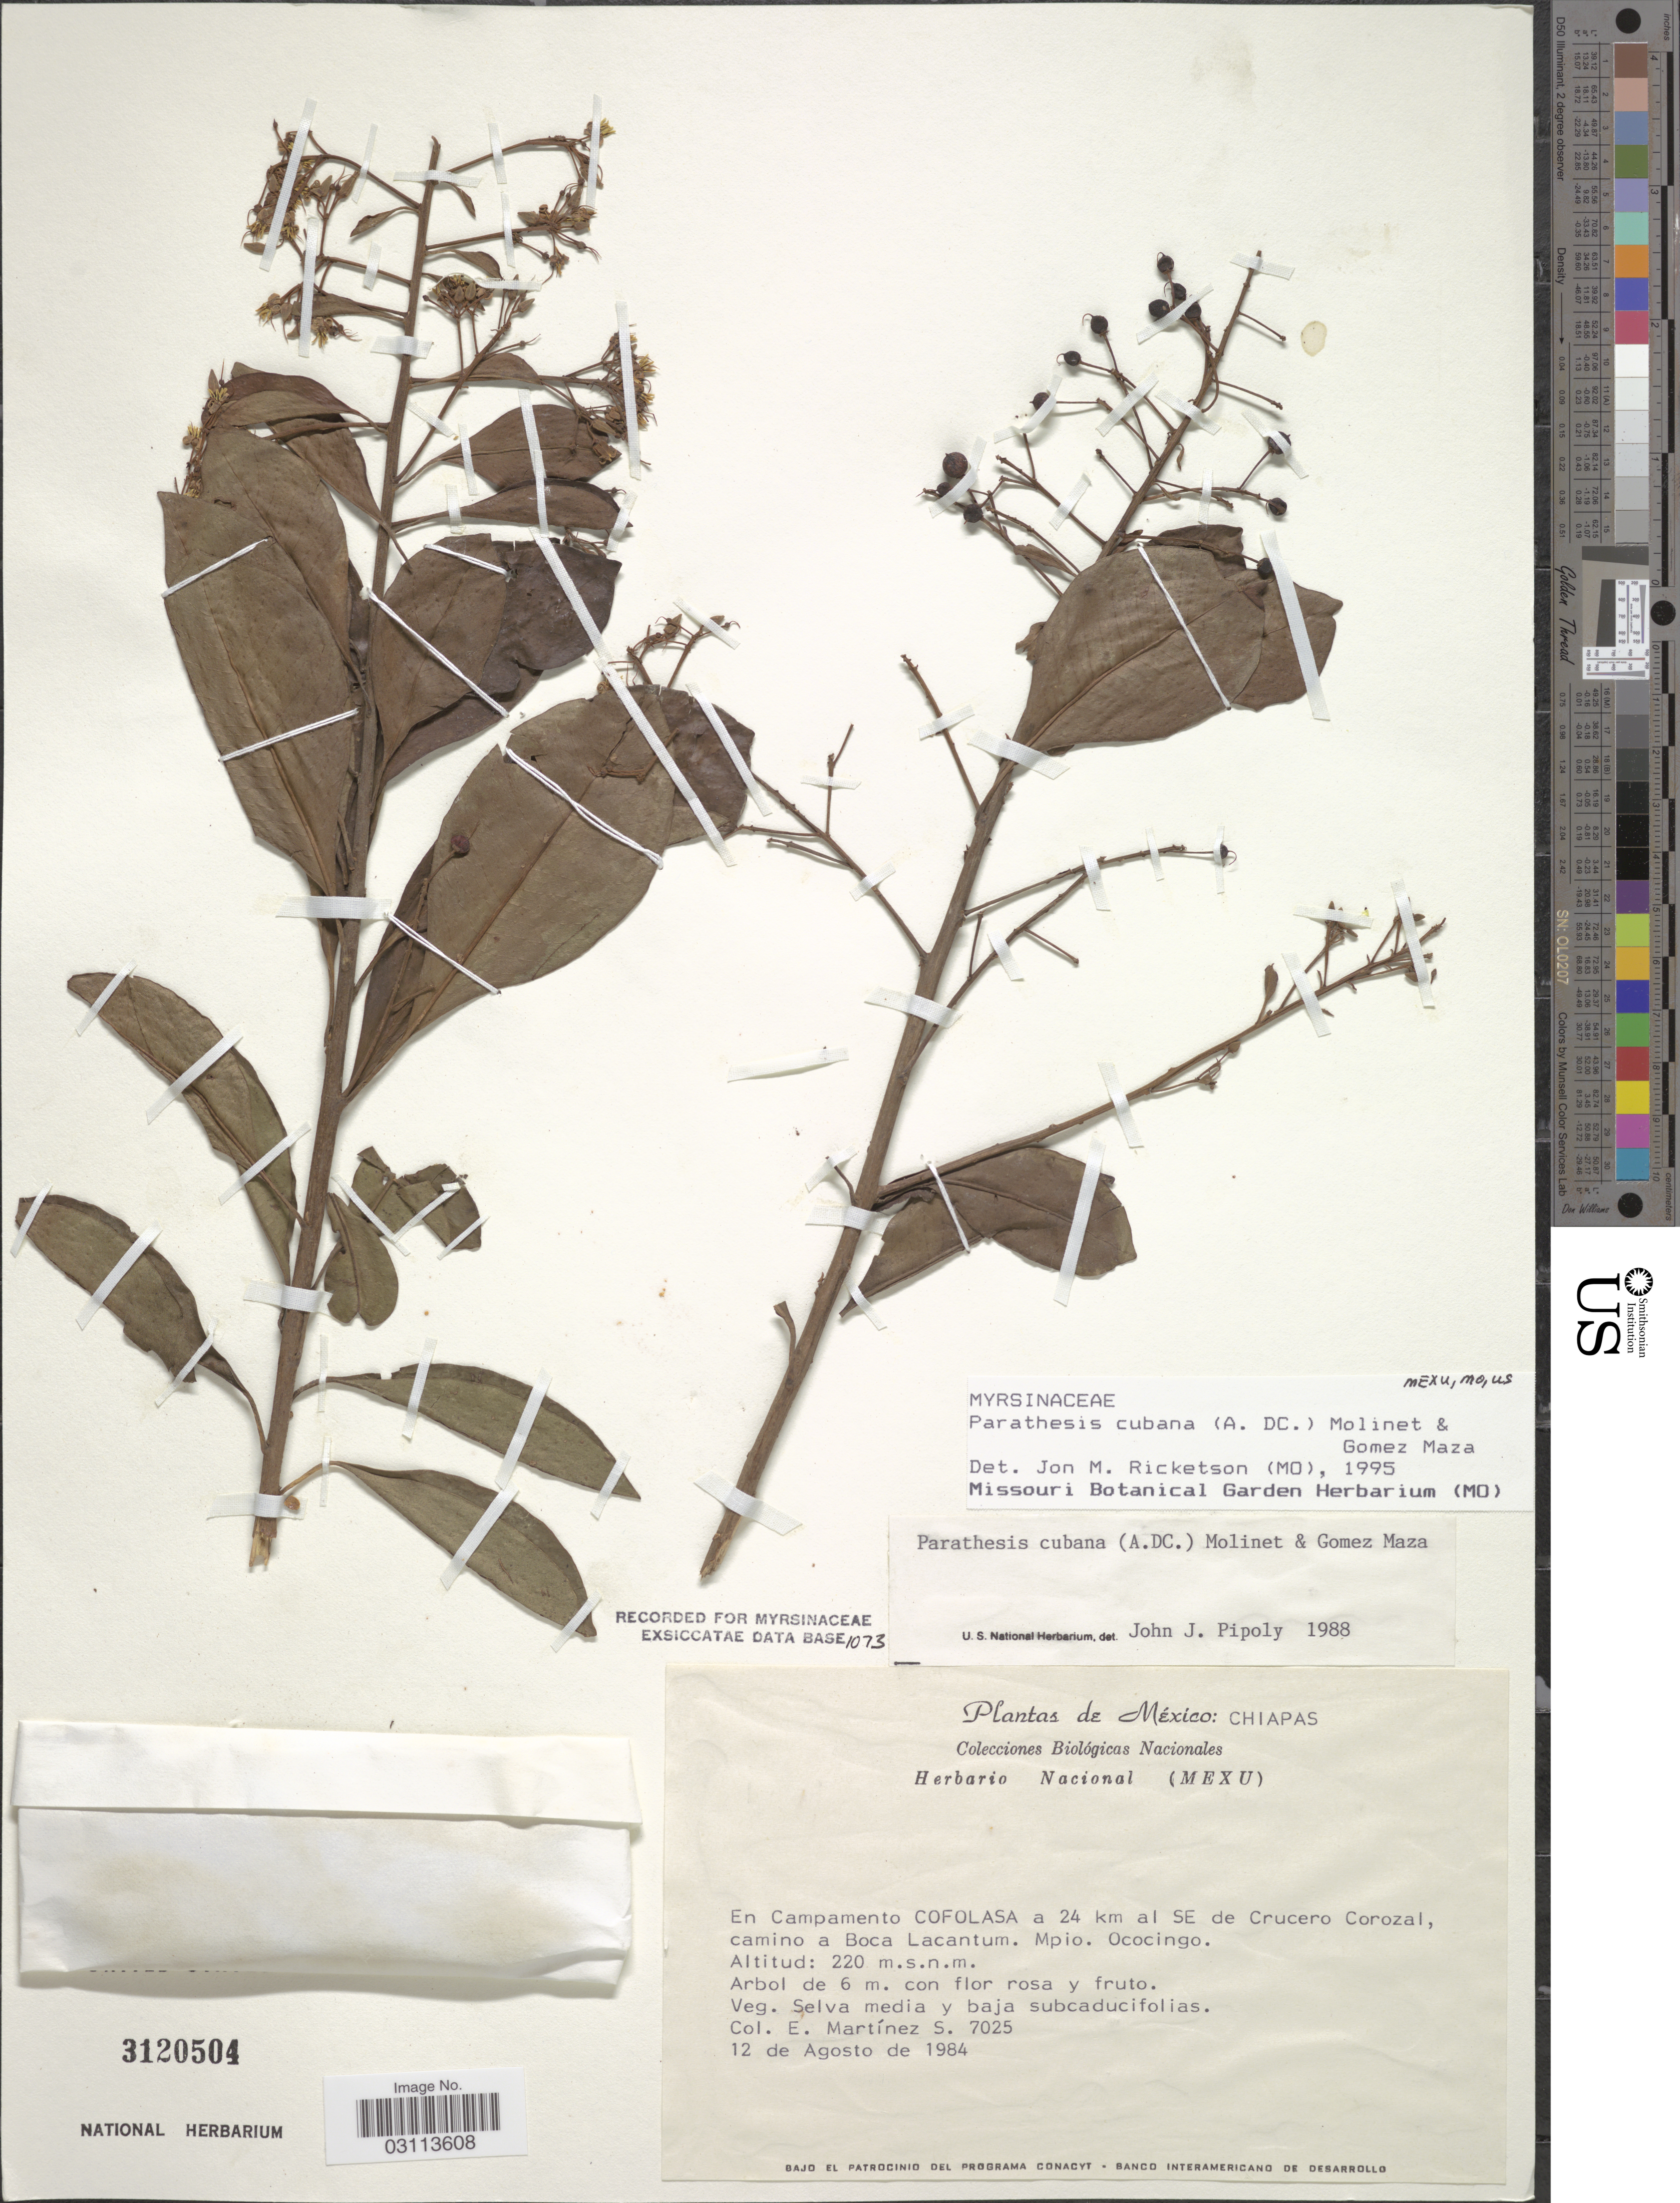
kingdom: Plantae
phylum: Tracheophyta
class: Magnoliopsida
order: Ericales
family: Primulaceae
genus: Parathesis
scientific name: Parathesis cubana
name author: (A. DC.) Molinet & M. Gómez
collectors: E. M. Martínez S.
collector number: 7025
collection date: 1984-08-12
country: Mexico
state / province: Chiapas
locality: En Campamento COFOLASA a 24 km al SE de Crucero Corozal, camino a Boca Lacantum. Mpio. Ococingo.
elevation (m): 220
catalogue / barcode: US 3120504